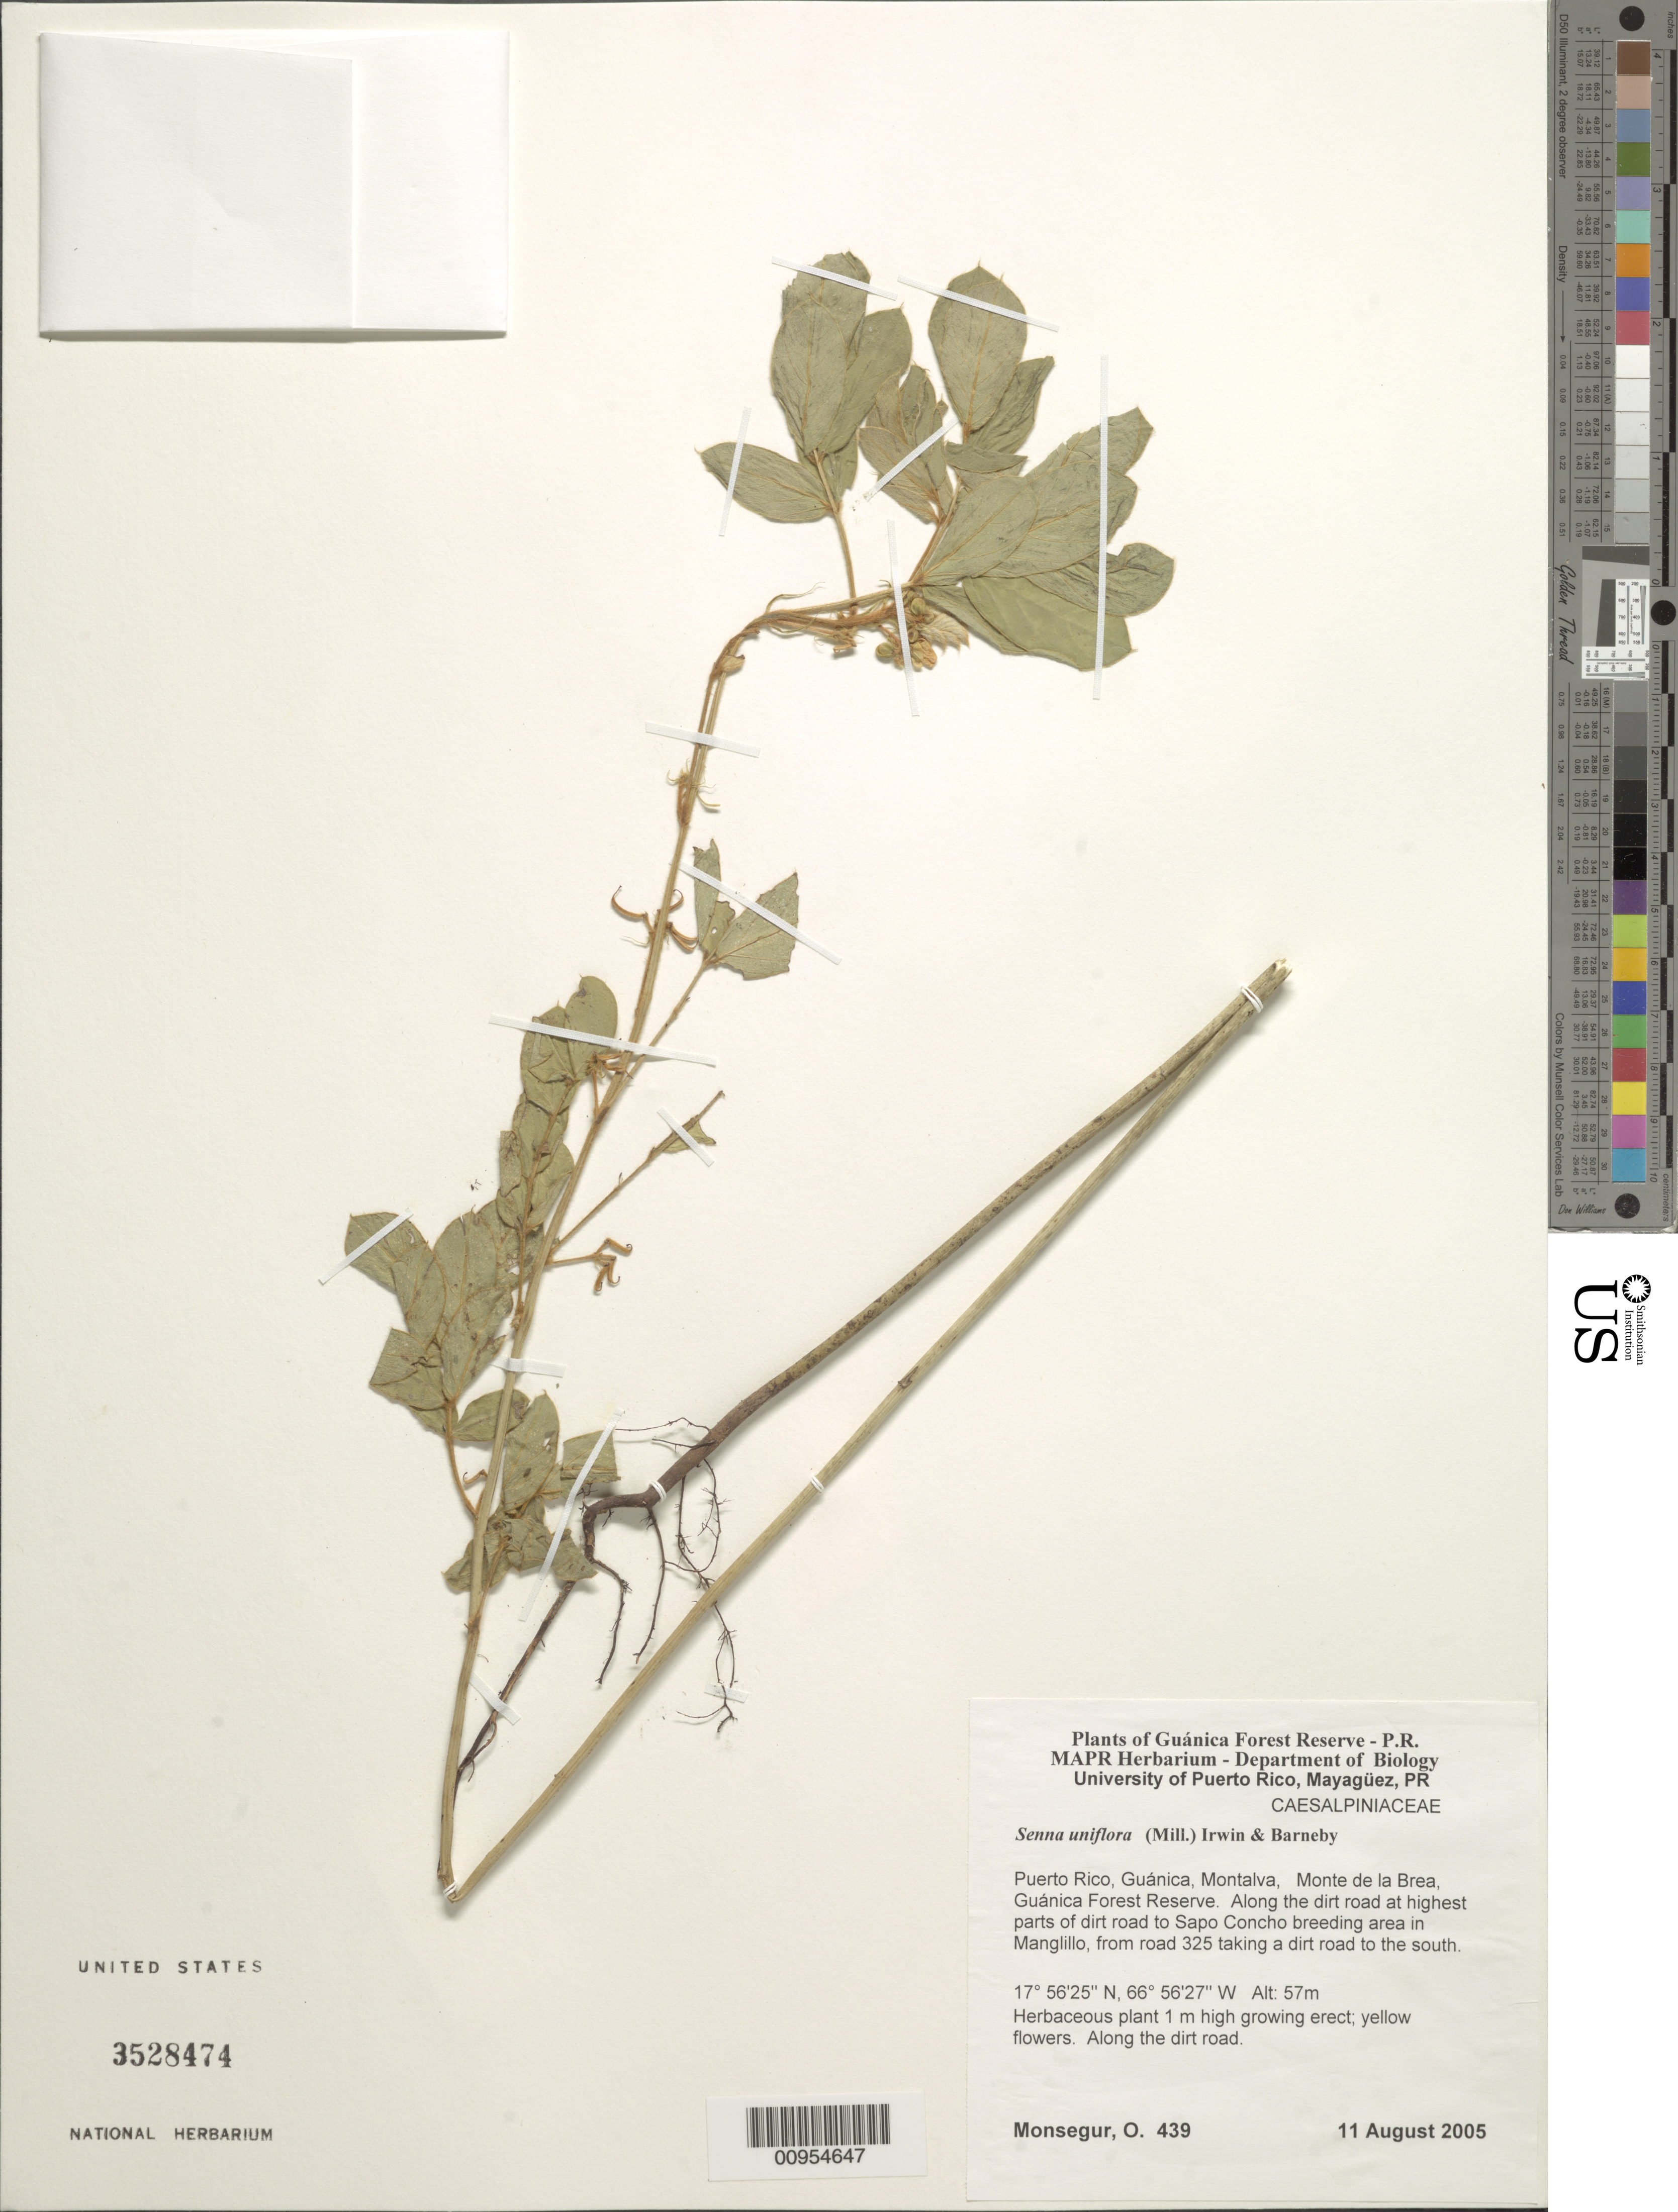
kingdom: Plantae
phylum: Tracheophyta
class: Magnoliopsida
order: Fabales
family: Fabaceae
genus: Senna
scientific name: Senna uniflora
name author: (Mill.) H.S. Irwin & Barneby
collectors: O. Monsegur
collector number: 439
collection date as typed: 11 Aug 2005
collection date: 2005-08-11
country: Puerto Rico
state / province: Guánica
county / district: Montalva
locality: Guánica Forest Reserve. Monte de la Brea, along the dirt road at highest parts of dirt road to Sapo Concho breeding area in Manglillo, from road 325 taking a dirt road to the south.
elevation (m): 57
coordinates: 17.56248, 66.56265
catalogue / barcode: US 3528474